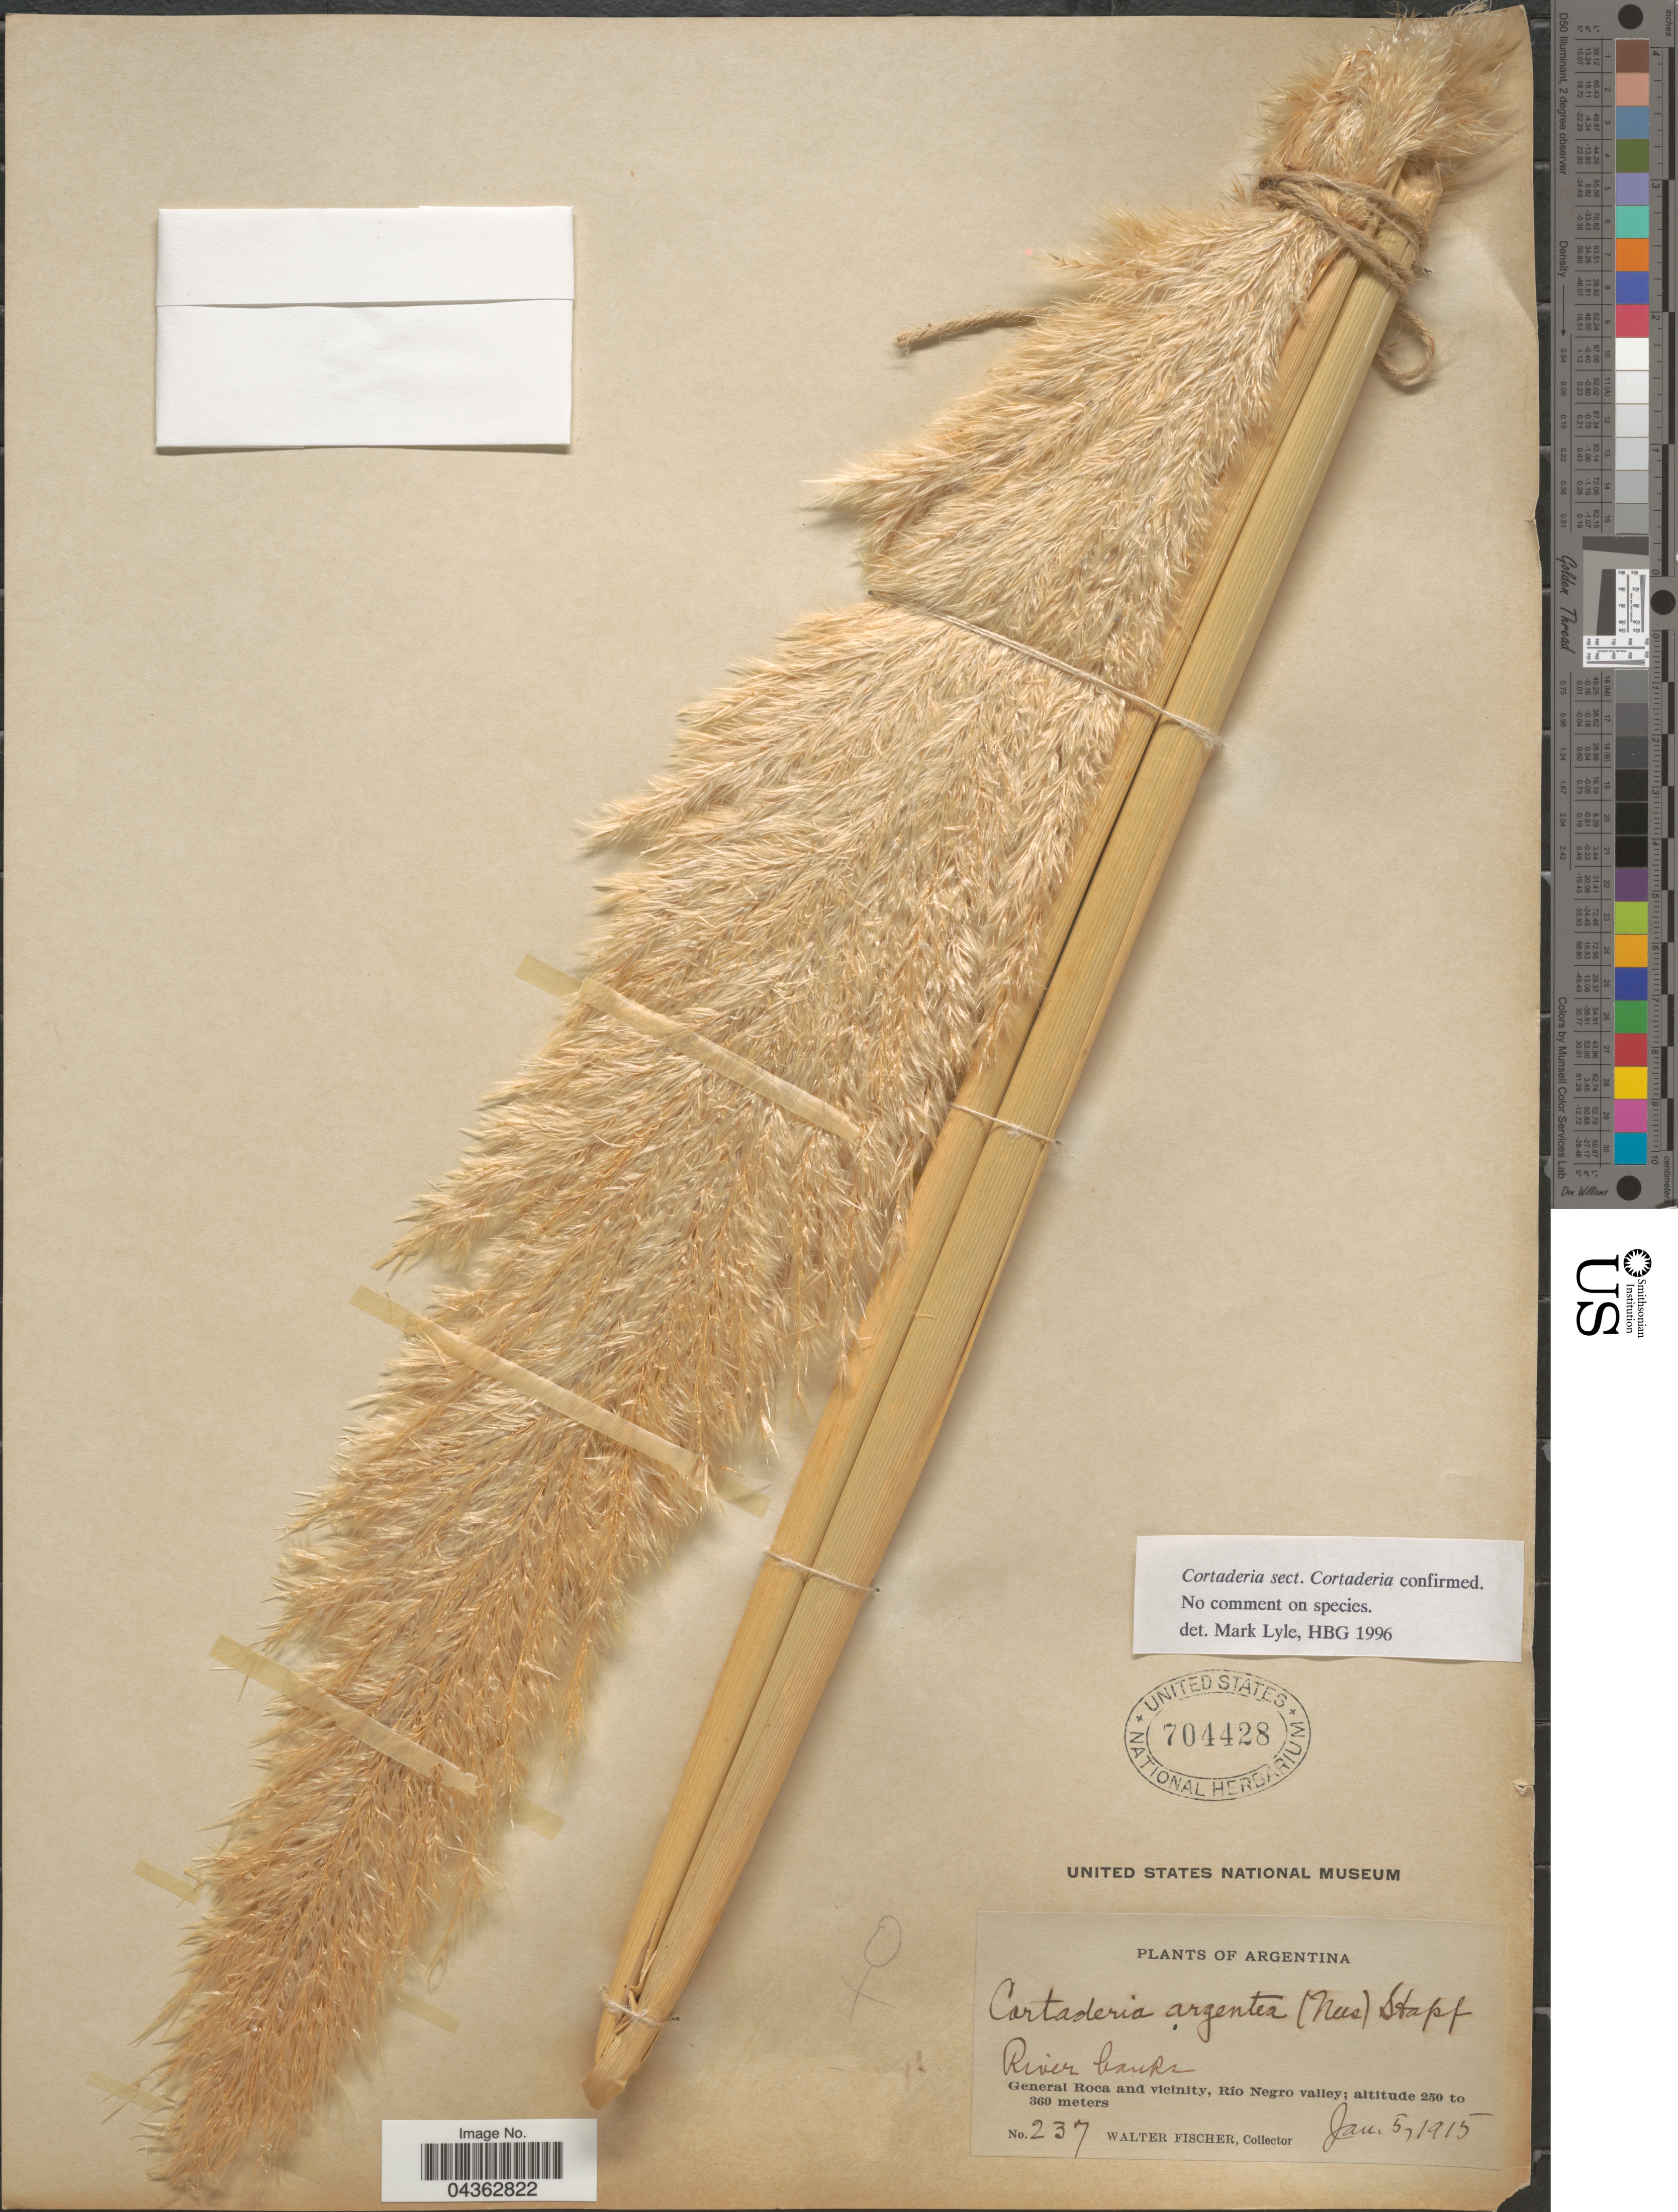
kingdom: Plantae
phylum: Tracheophyta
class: Liliopsida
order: Poales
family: Poaceae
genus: Cortaderia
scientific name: Cortaderia selloana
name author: (Schult. & Schult. f.) Asch. & Graebn.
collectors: W. Fischer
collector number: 237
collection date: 1915-01-05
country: Argentina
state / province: Rio Negro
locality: General Roca and vicinity, Río Negro valley.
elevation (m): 250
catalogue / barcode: US 704428